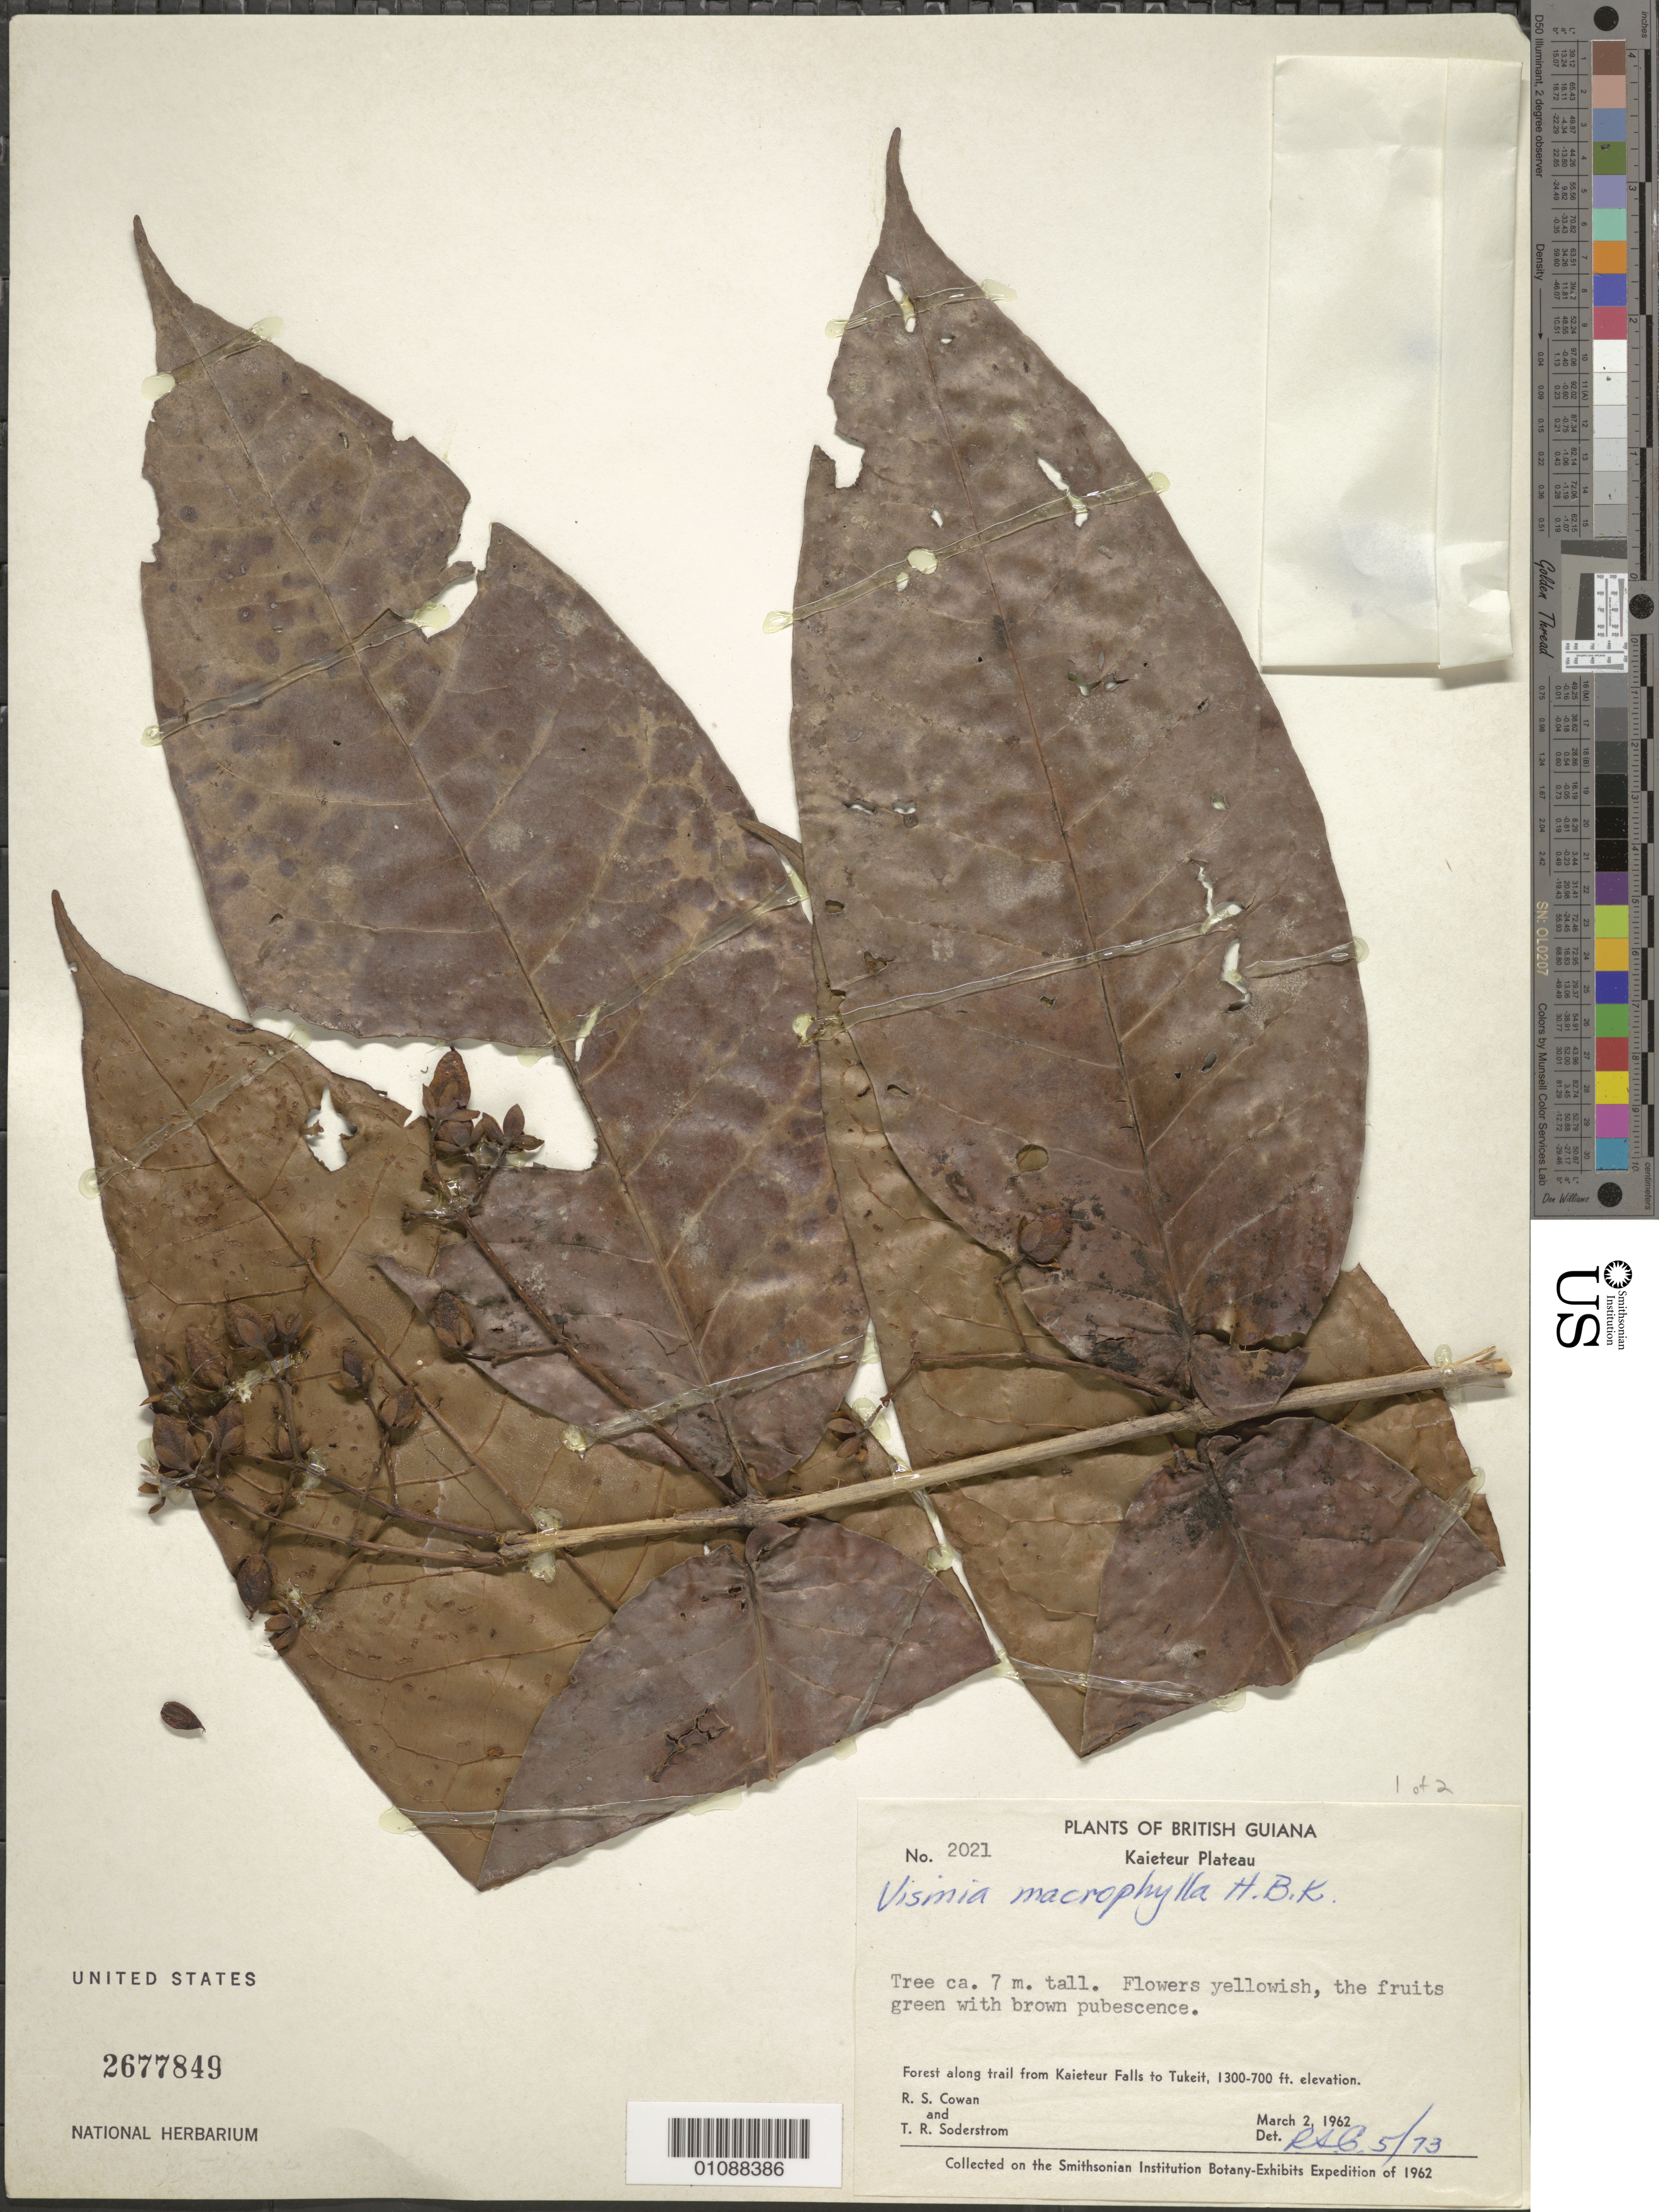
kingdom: Plantae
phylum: Tracheophyta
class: Magnoliopsida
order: Malpighiales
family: Hypericaceae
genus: Vismia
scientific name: Vismia macrophylla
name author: Kunth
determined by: Cowan, R. S.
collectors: R. S. Cowan & T. R. Soderstrom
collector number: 2021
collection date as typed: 2-Mar-62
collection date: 1962-03-02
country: Guyana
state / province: Potaro-Siparuni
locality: Kaieteur Plateau, trail from Kaieteur Plateau to Tukeit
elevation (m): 213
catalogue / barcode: US 2677849